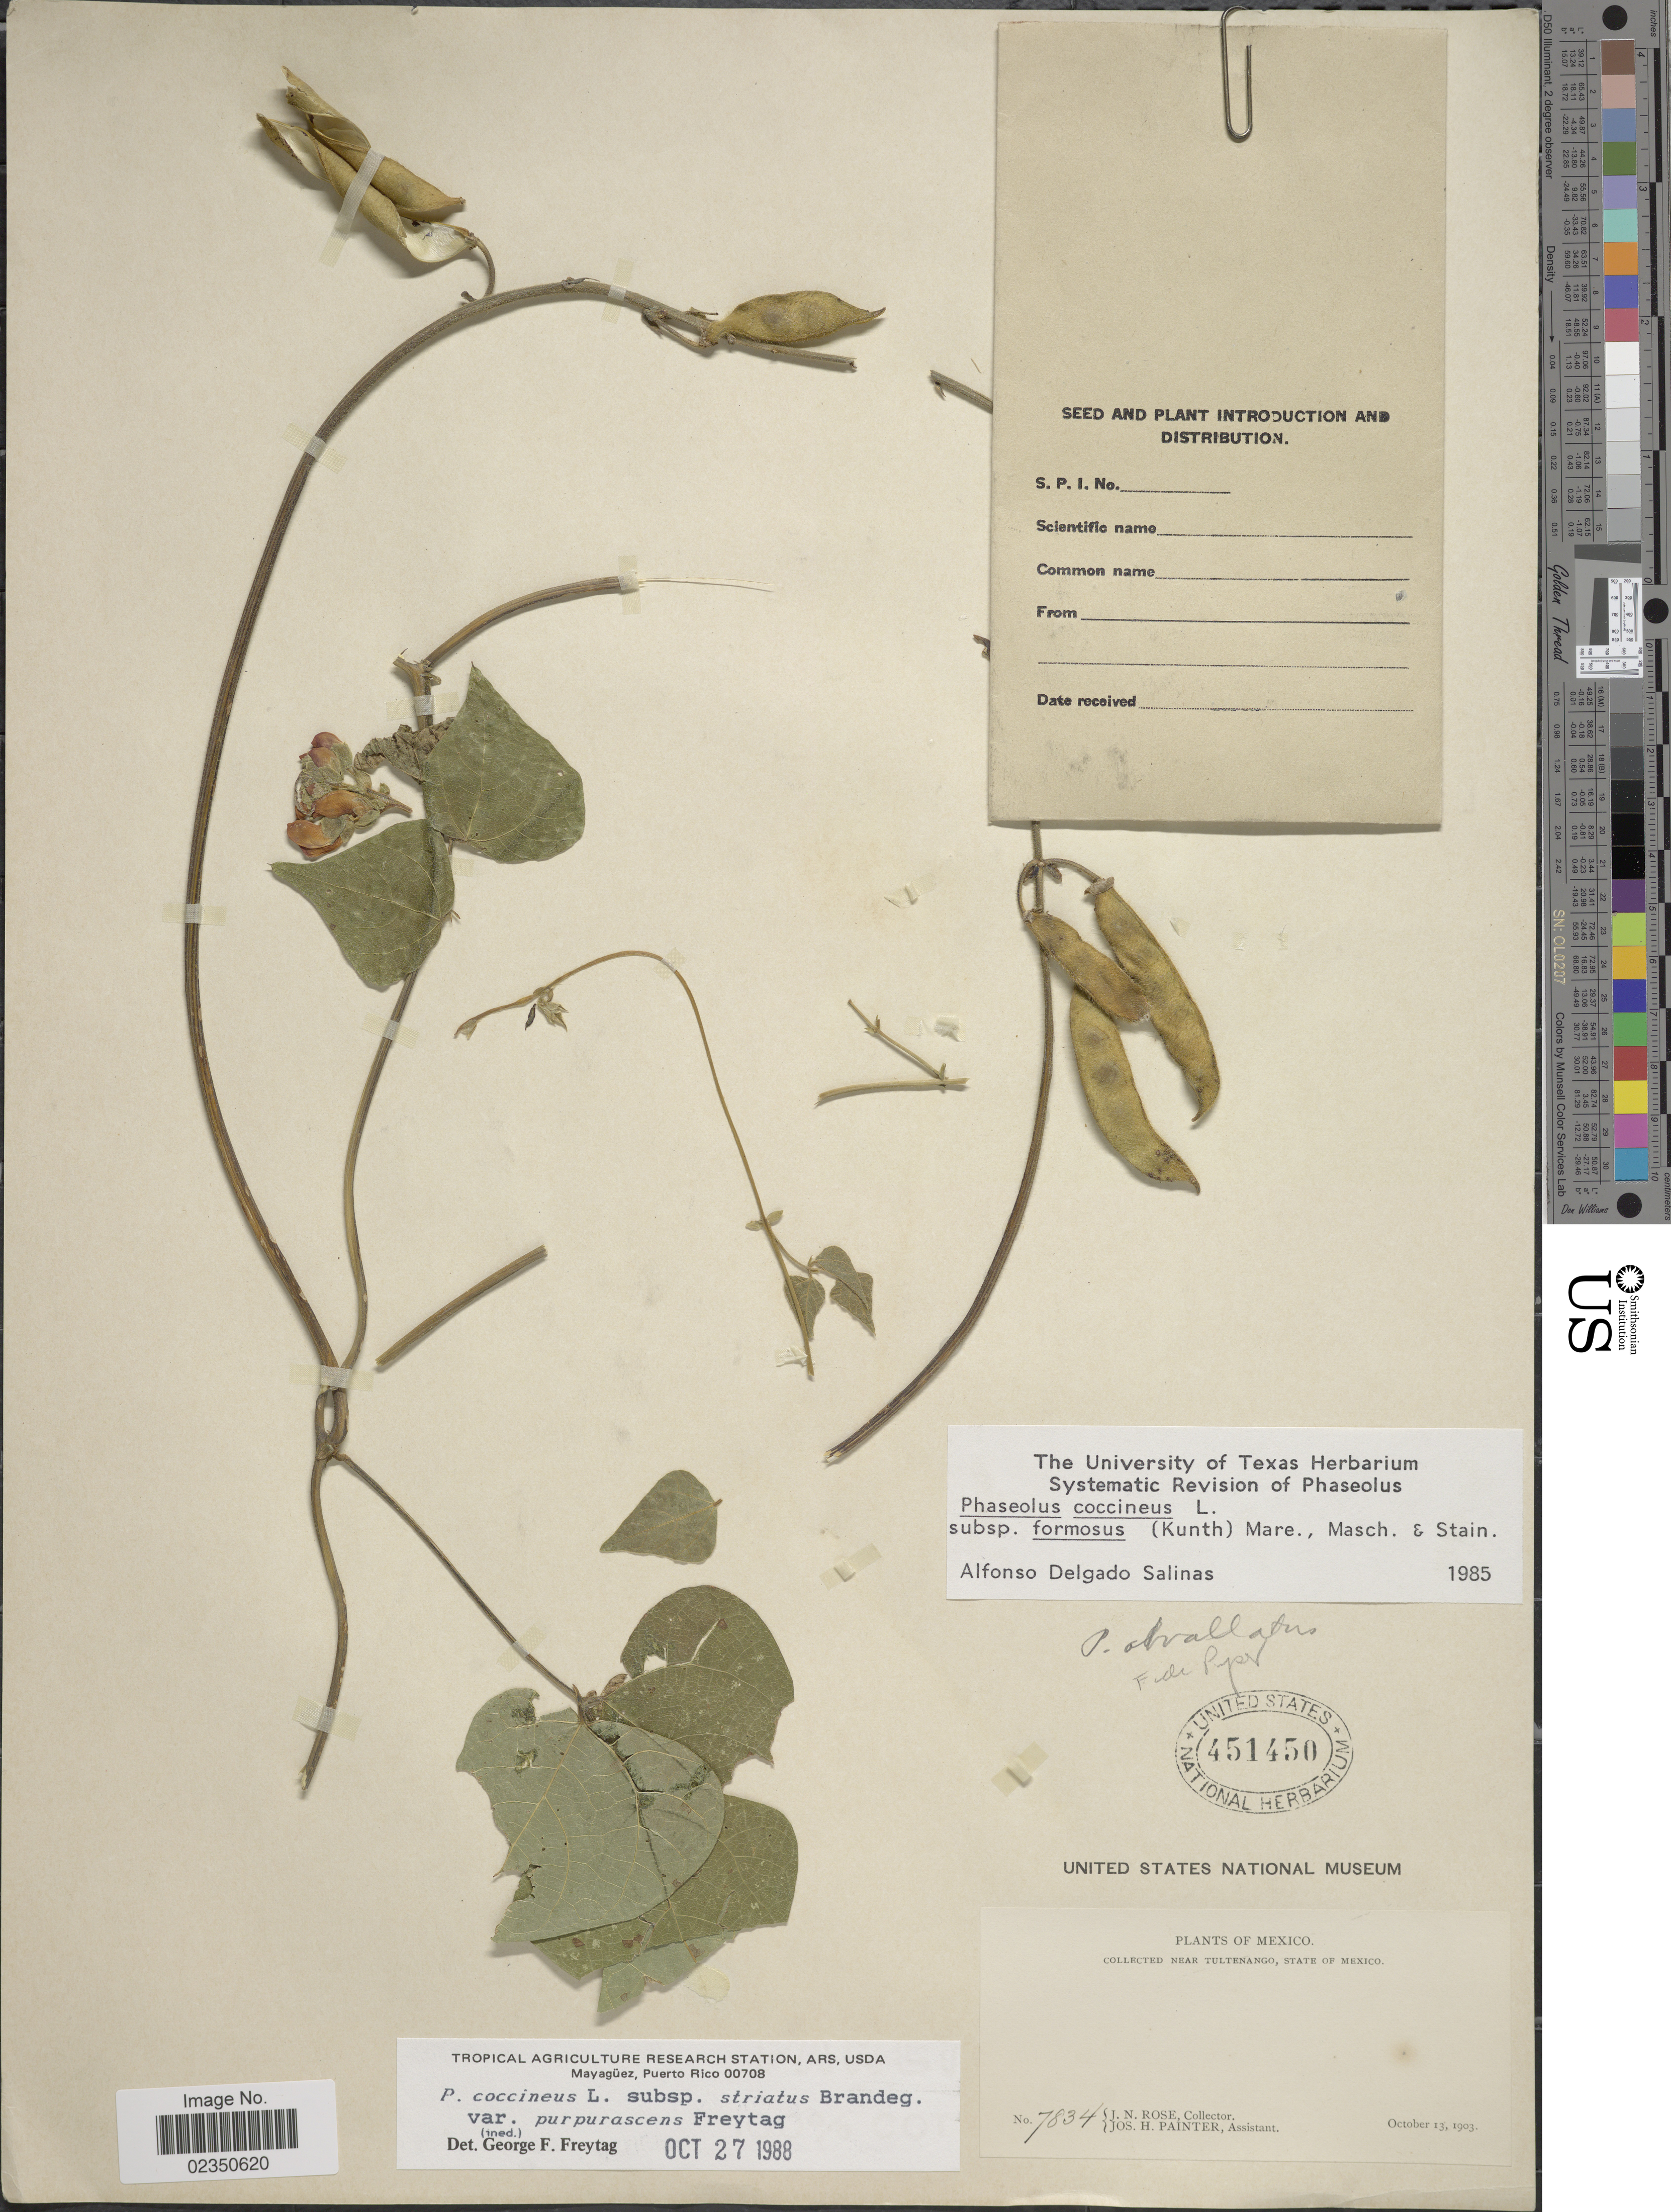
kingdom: Plantae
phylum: Tracheophyta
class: Magnoliopsida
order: Fabales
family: Fabaceae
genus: Phaseolus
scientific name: Phaseolus coccineus var. purpurascens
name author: Freytag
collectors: J. N. Rose & J. H. Painter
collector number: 7834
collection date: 1903-10-13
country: Mexico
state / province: México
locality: Near Tultenango.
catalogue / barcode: US 451450